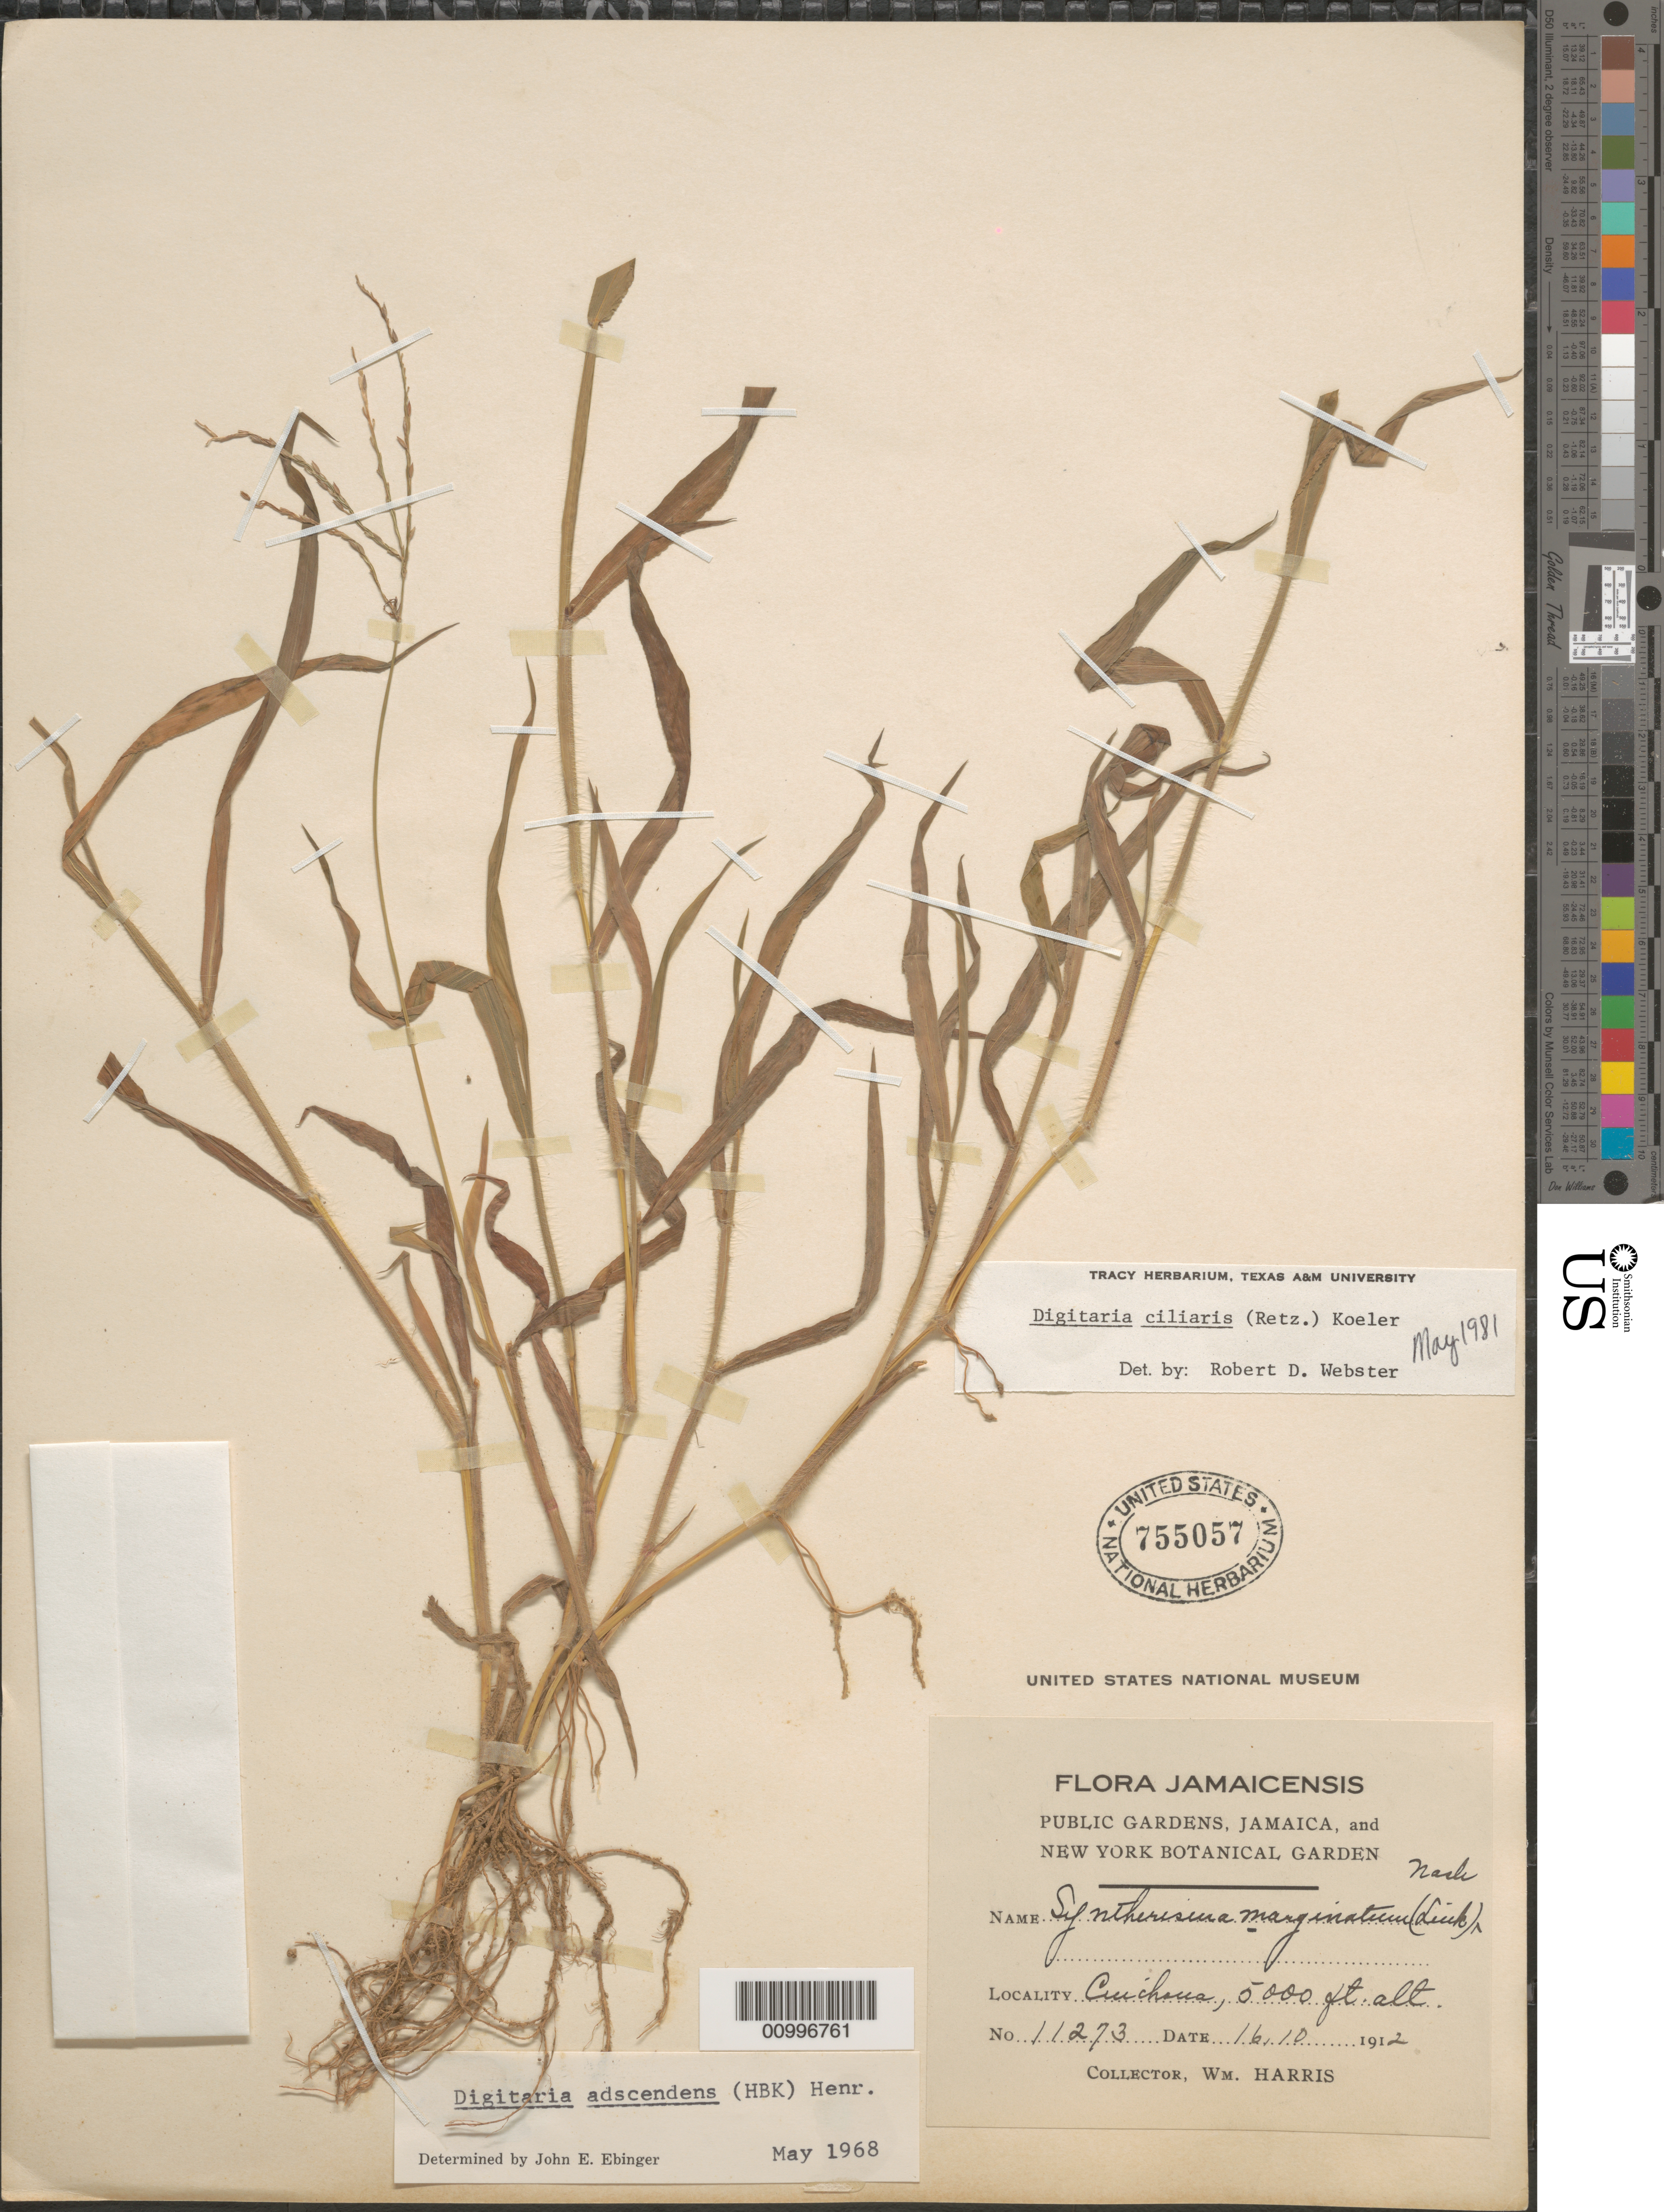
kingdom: Plantae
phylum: Tracheophyta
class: Liliopsida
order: Poales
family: Poaceae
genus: Digitaria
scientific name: Digitaria ciliaris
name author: (Retz.) Koeler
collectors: W. H. Harris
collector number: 11273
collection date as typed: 16 Oct 1912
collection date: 1912-10-16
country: Jamaica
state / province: Kingston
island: Jamaica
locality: Cinchona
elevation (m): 1524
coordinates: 0 N, 0 E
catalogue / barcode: US 755057